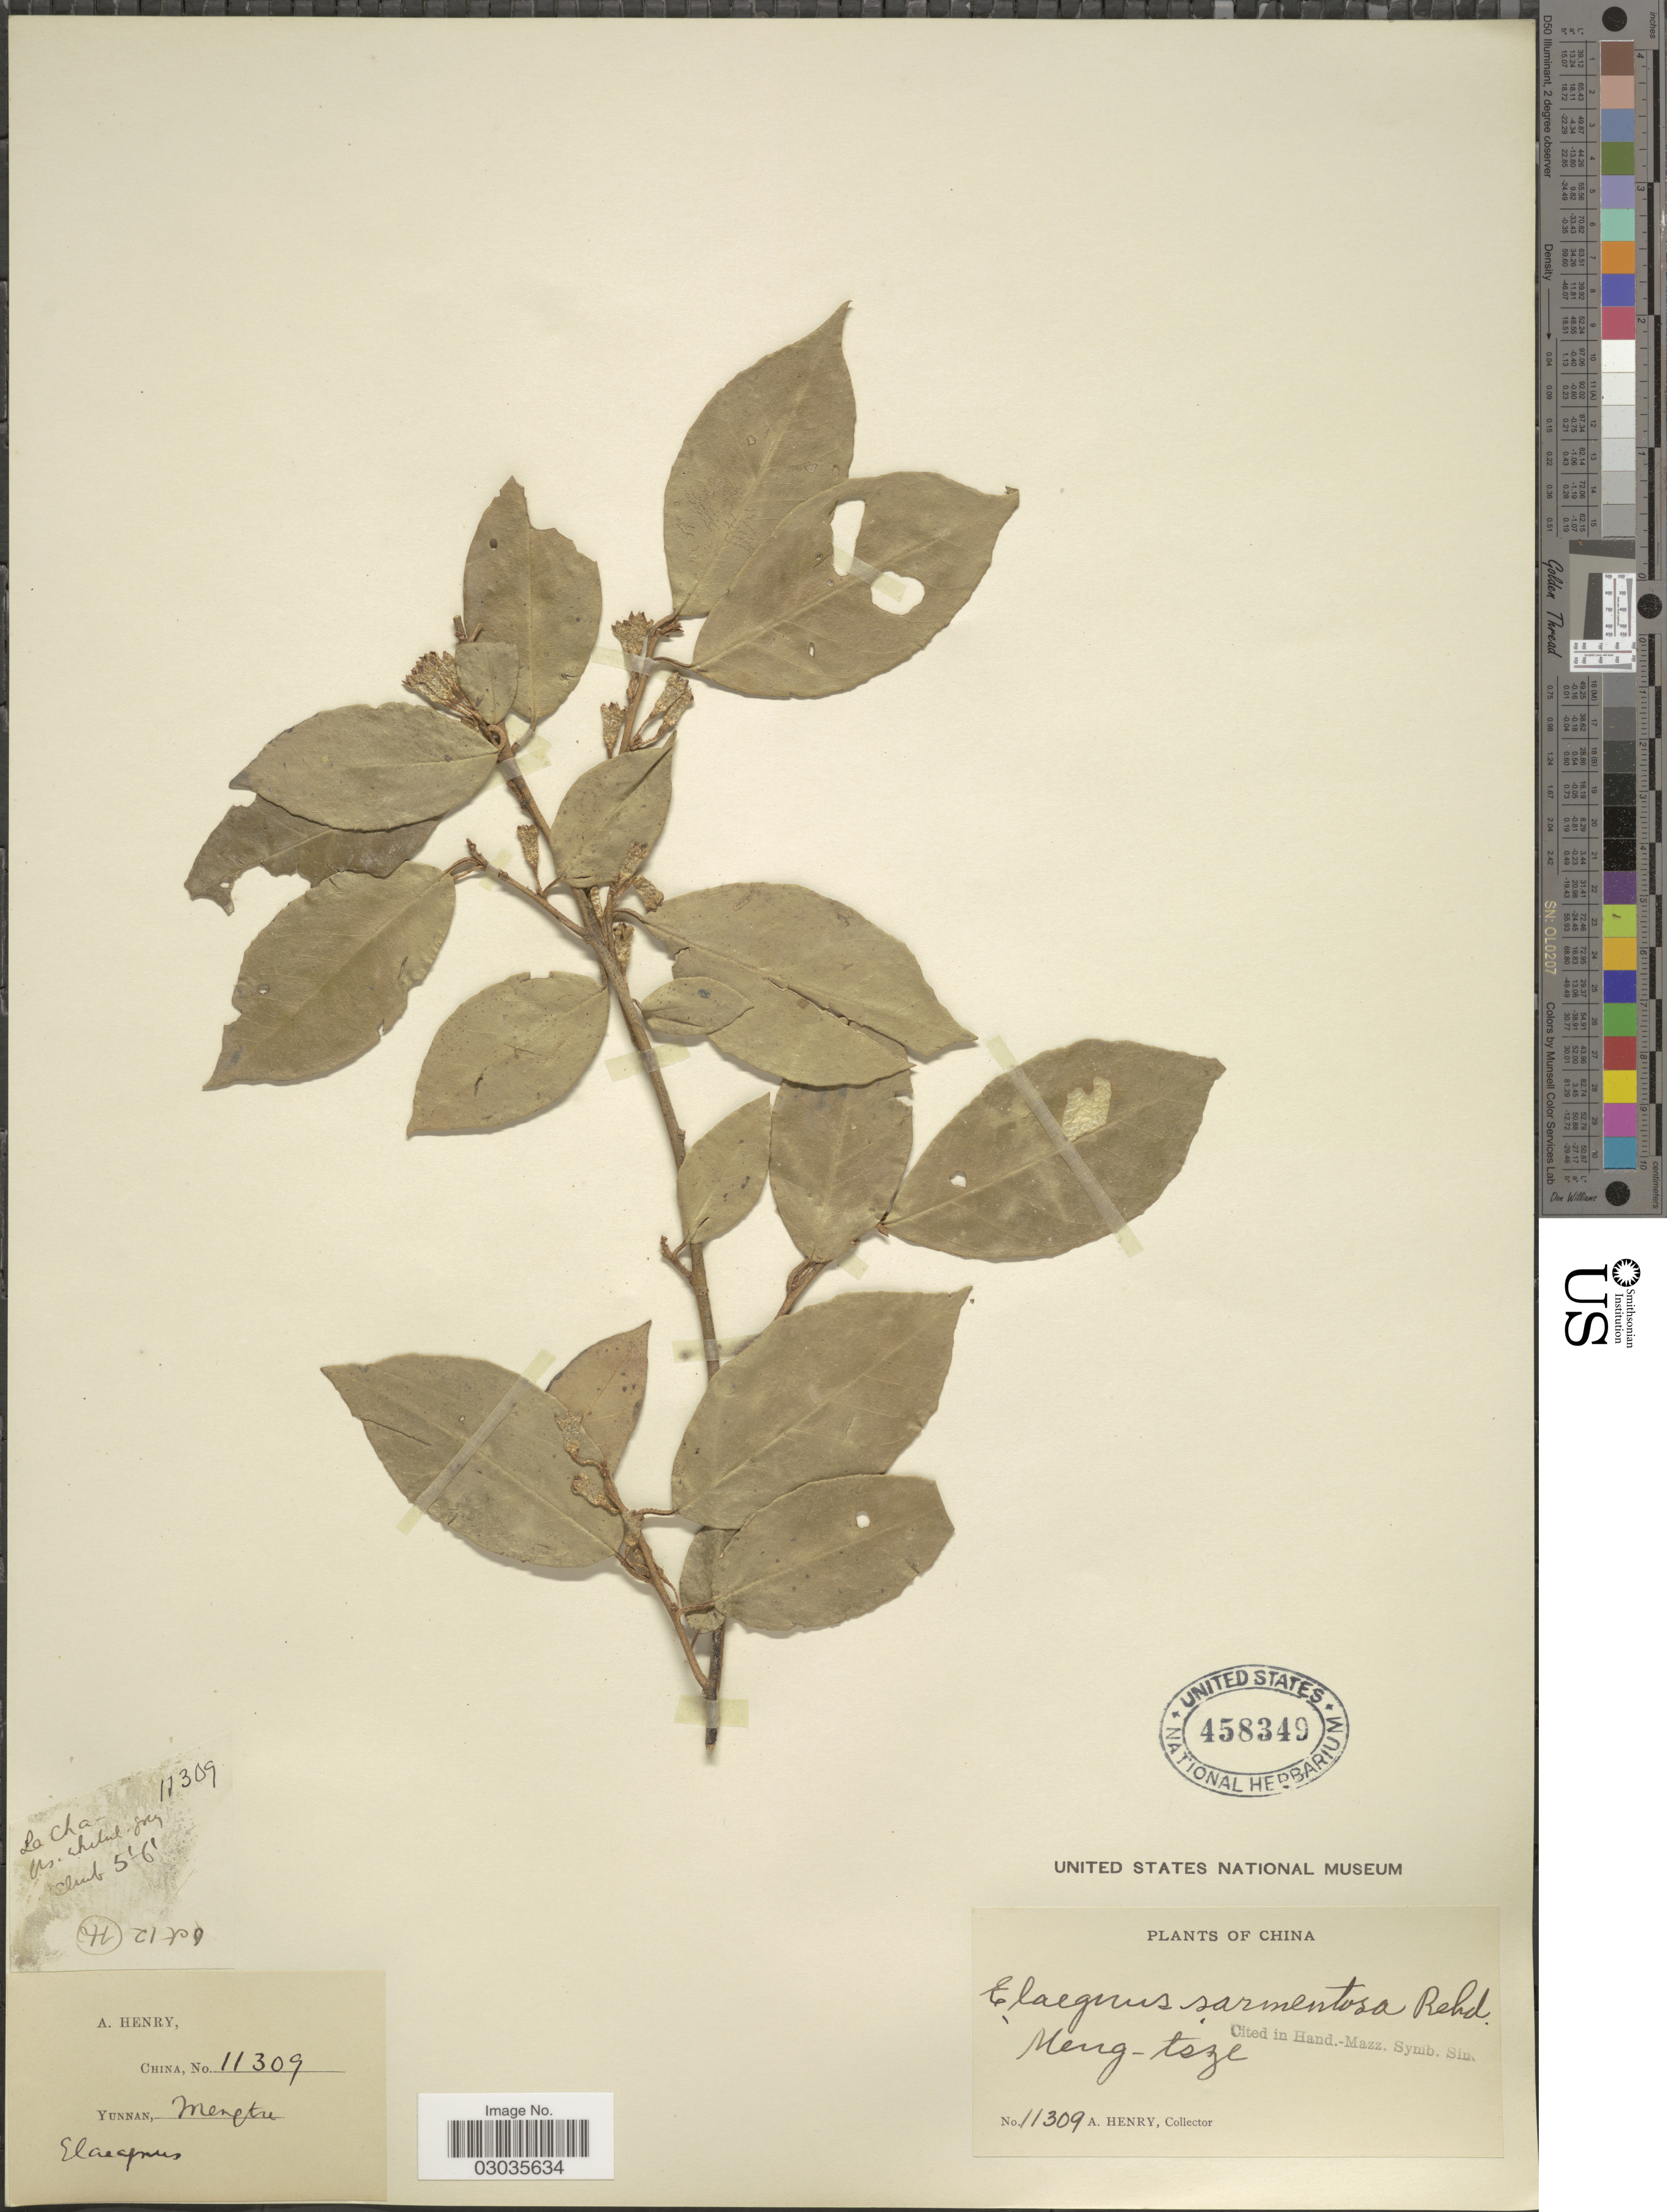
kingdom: Plantae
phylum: Tracheophyta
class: Magnoliopsida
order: Rosales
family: Elaeagnaceae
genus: Elaeagnus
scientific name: Elaeagnus sarmentosa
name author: Rehder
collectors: A. Henry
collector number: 11309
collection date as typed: Transcribed d/m/y: /10/12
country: China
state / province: Yunnan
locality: Meng-tsze. La Cha. Ho.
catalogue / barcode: US 458349